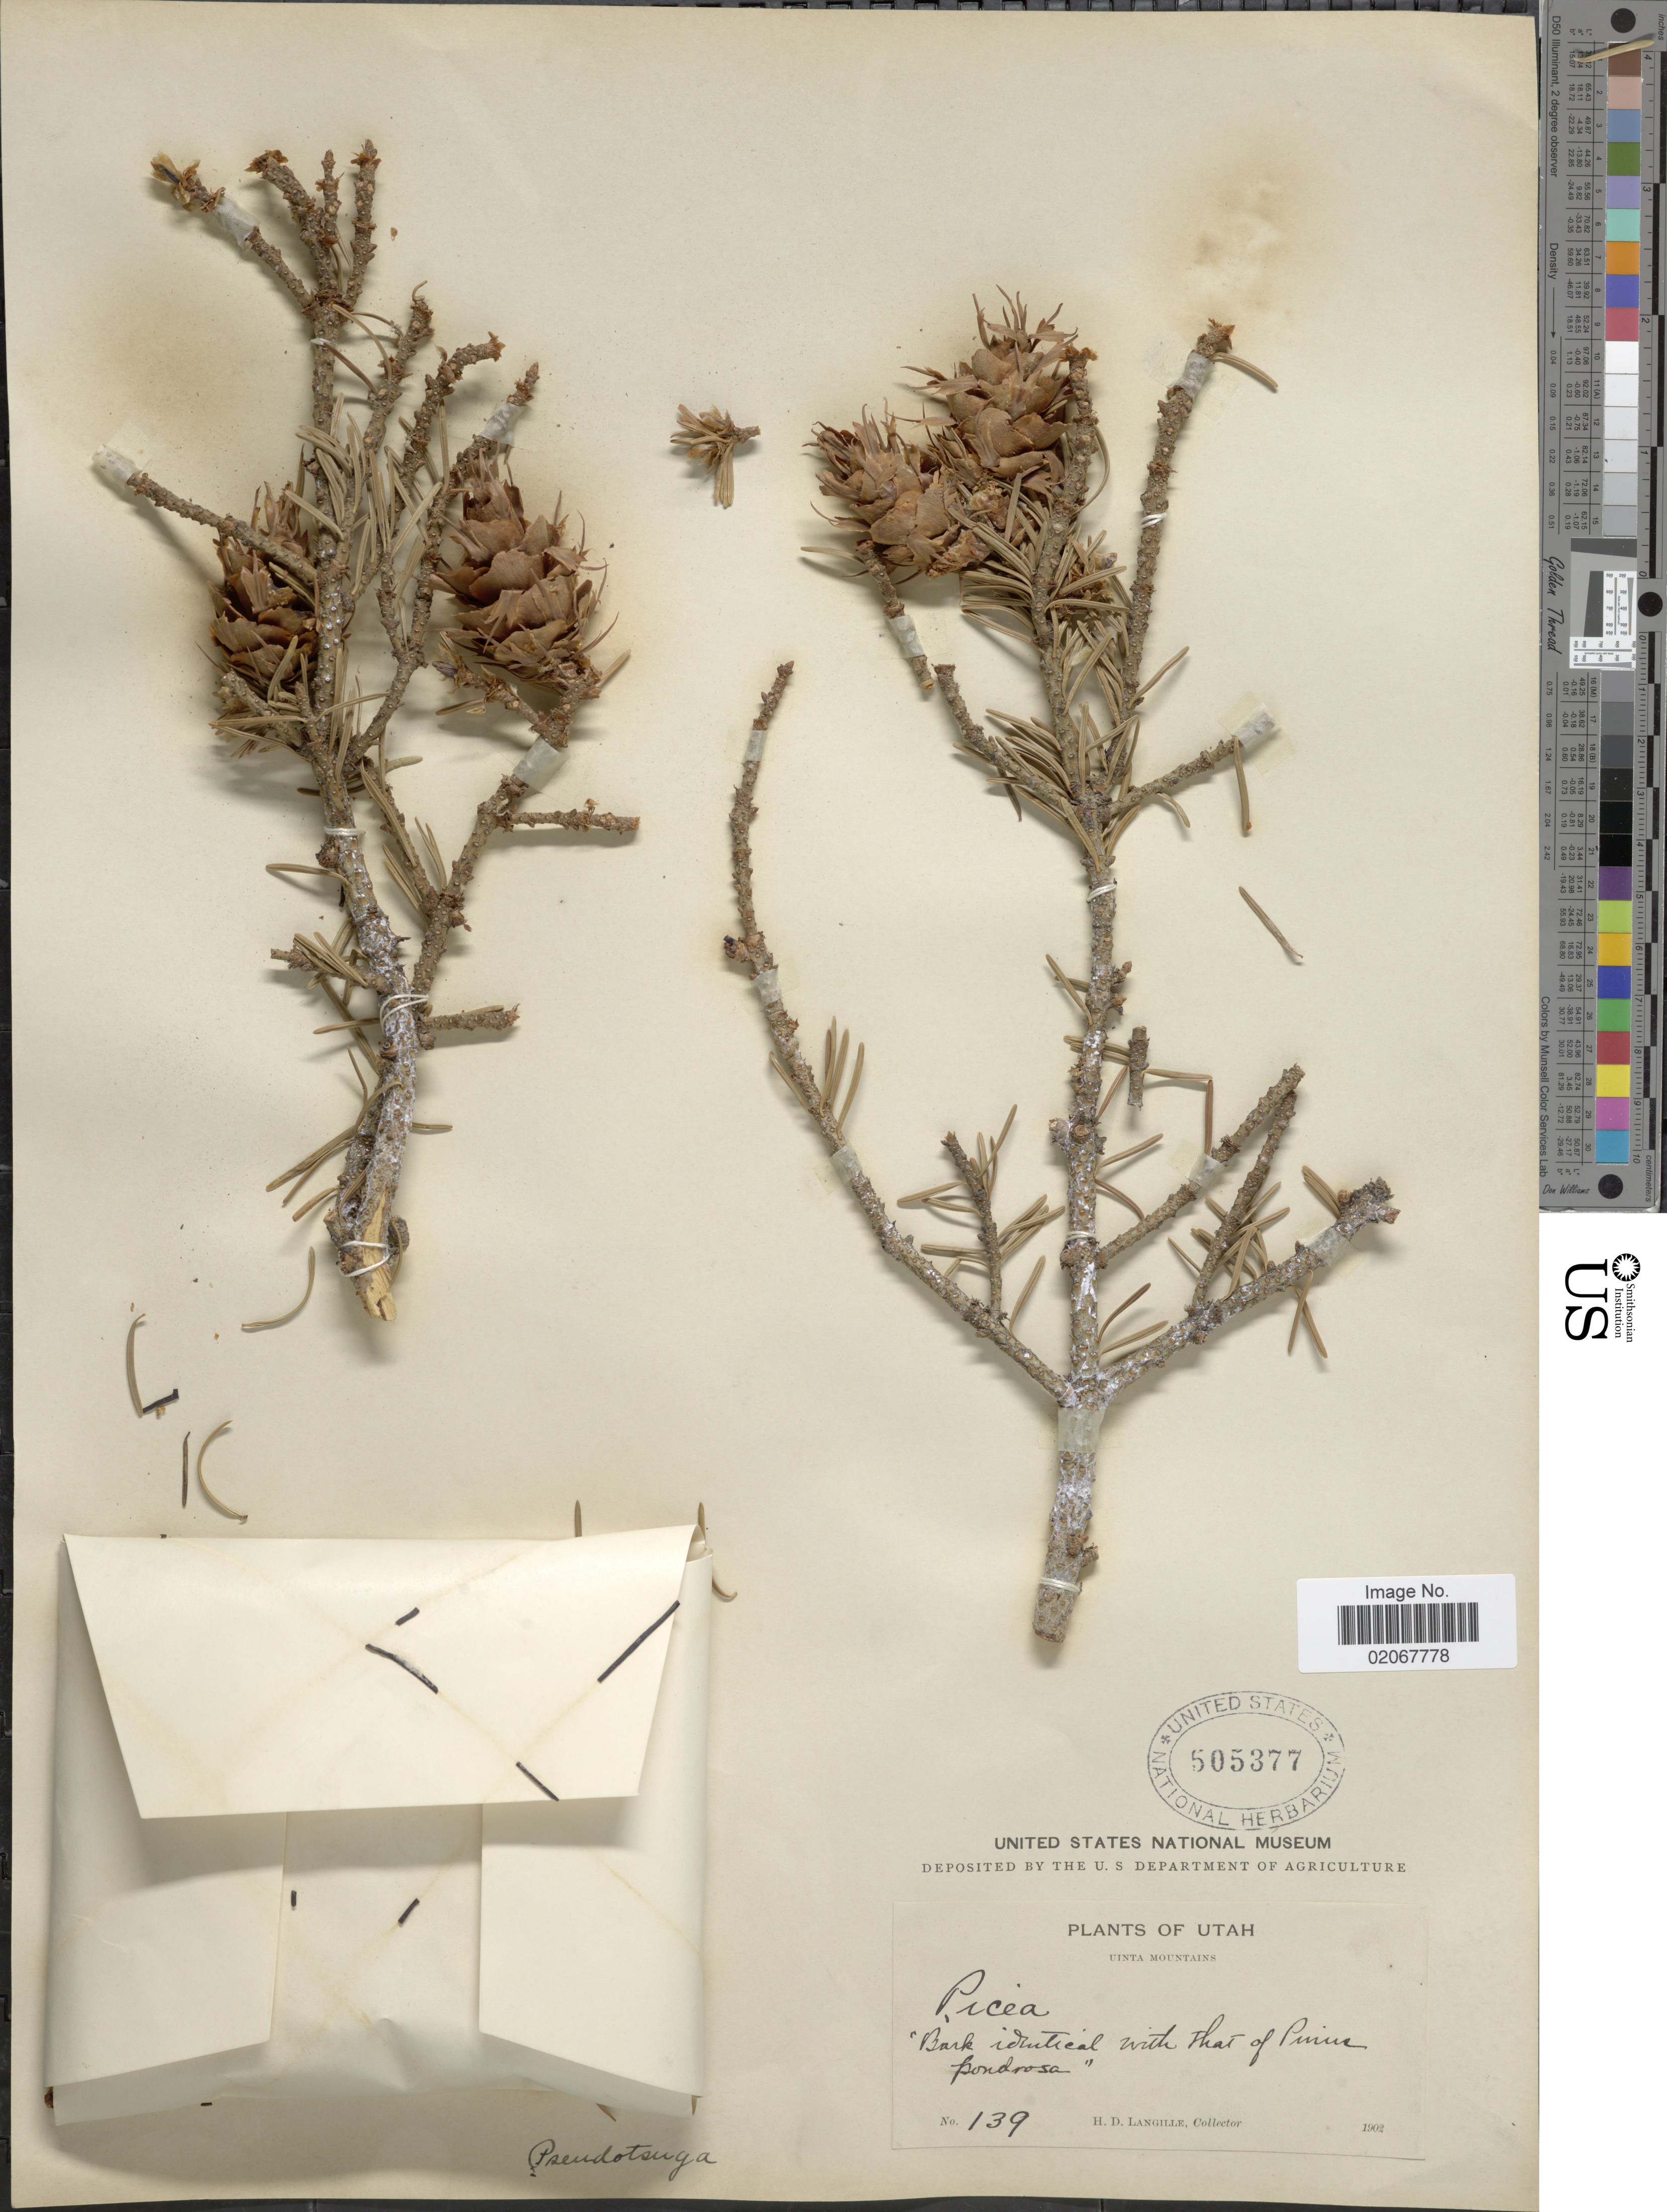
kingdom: Plantae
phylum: Tracheophyta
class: Pinopsida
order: Pinales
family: Pinaceae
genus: Pseudotsuga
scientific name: Pseudotsuga menziesii var. glauca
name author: (Beissn.) Franco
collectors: H. Langille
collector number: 139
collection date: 1902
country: United States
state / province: Utah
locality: Uinta Mountains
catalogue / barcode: US 505377